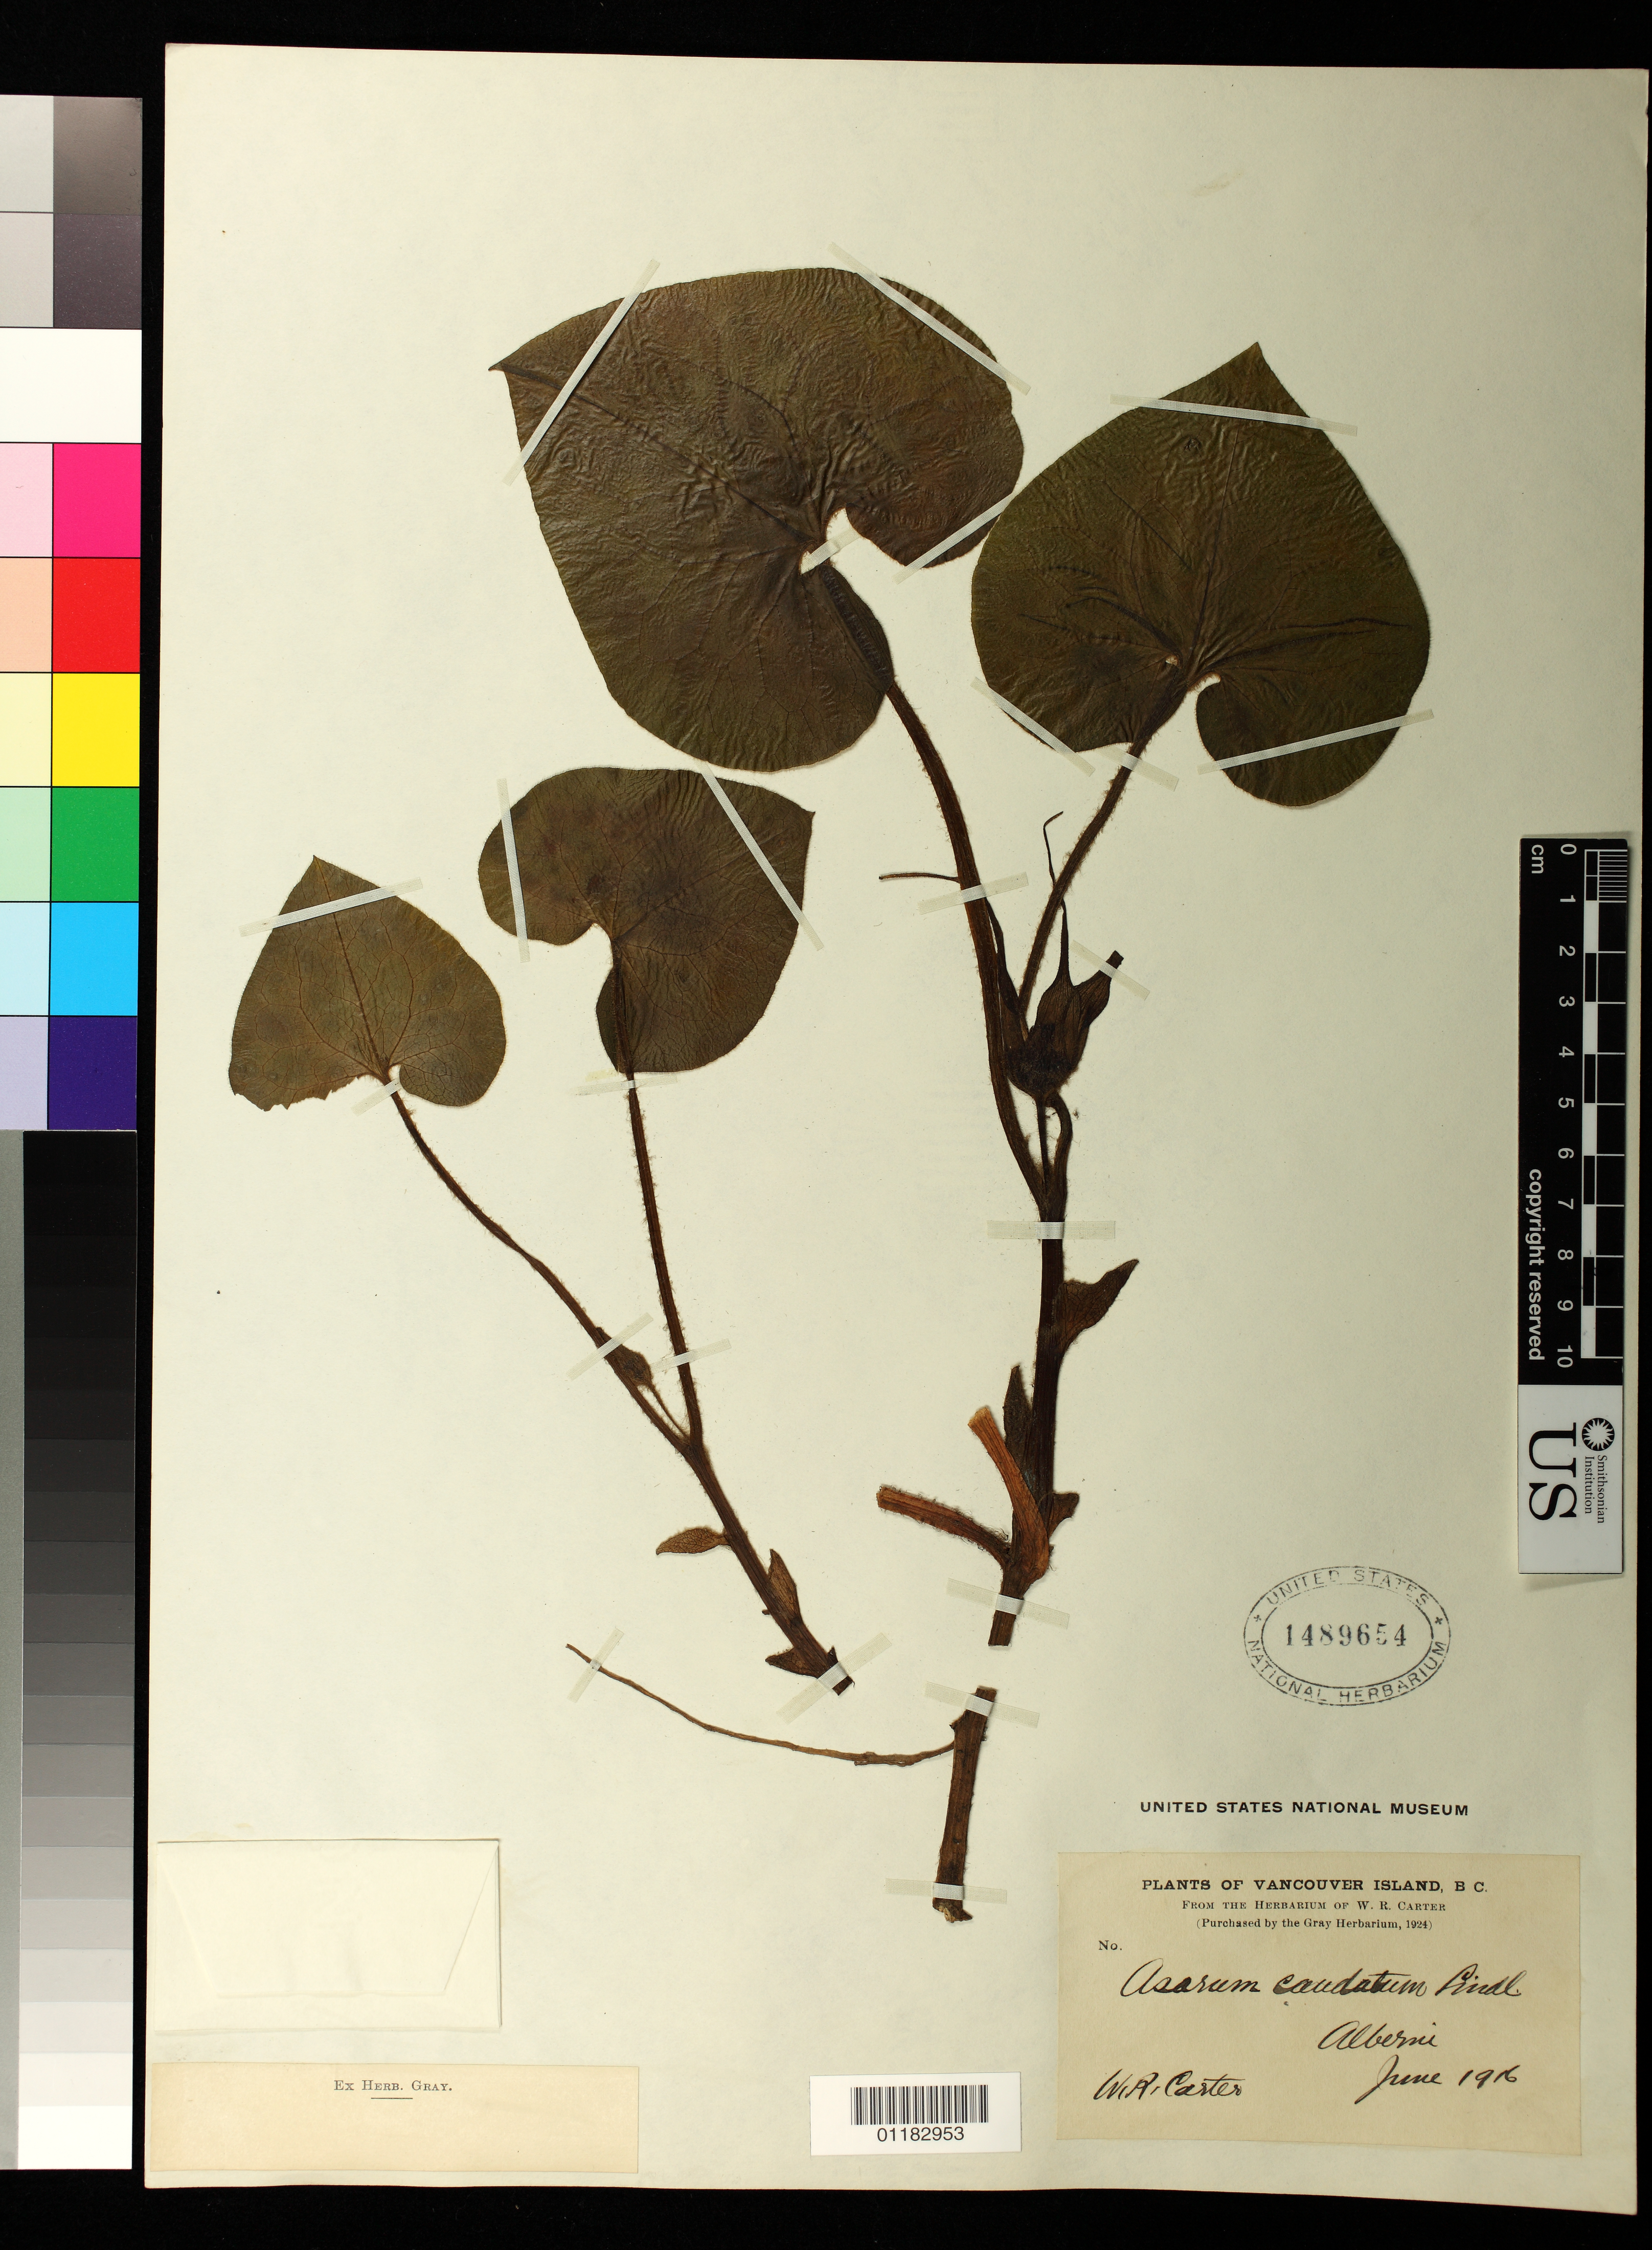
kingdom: Plantae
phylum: Tracheophyta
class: Magnoliopsida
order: Piperales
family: Aristolochiaceae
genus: Asarum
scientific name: Asarum canadense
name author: L.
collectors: W. R. Carter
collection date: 1916-06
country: Canada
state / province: British Columbia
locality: Alberni, Vancouver Island.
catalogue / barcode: US 1489654